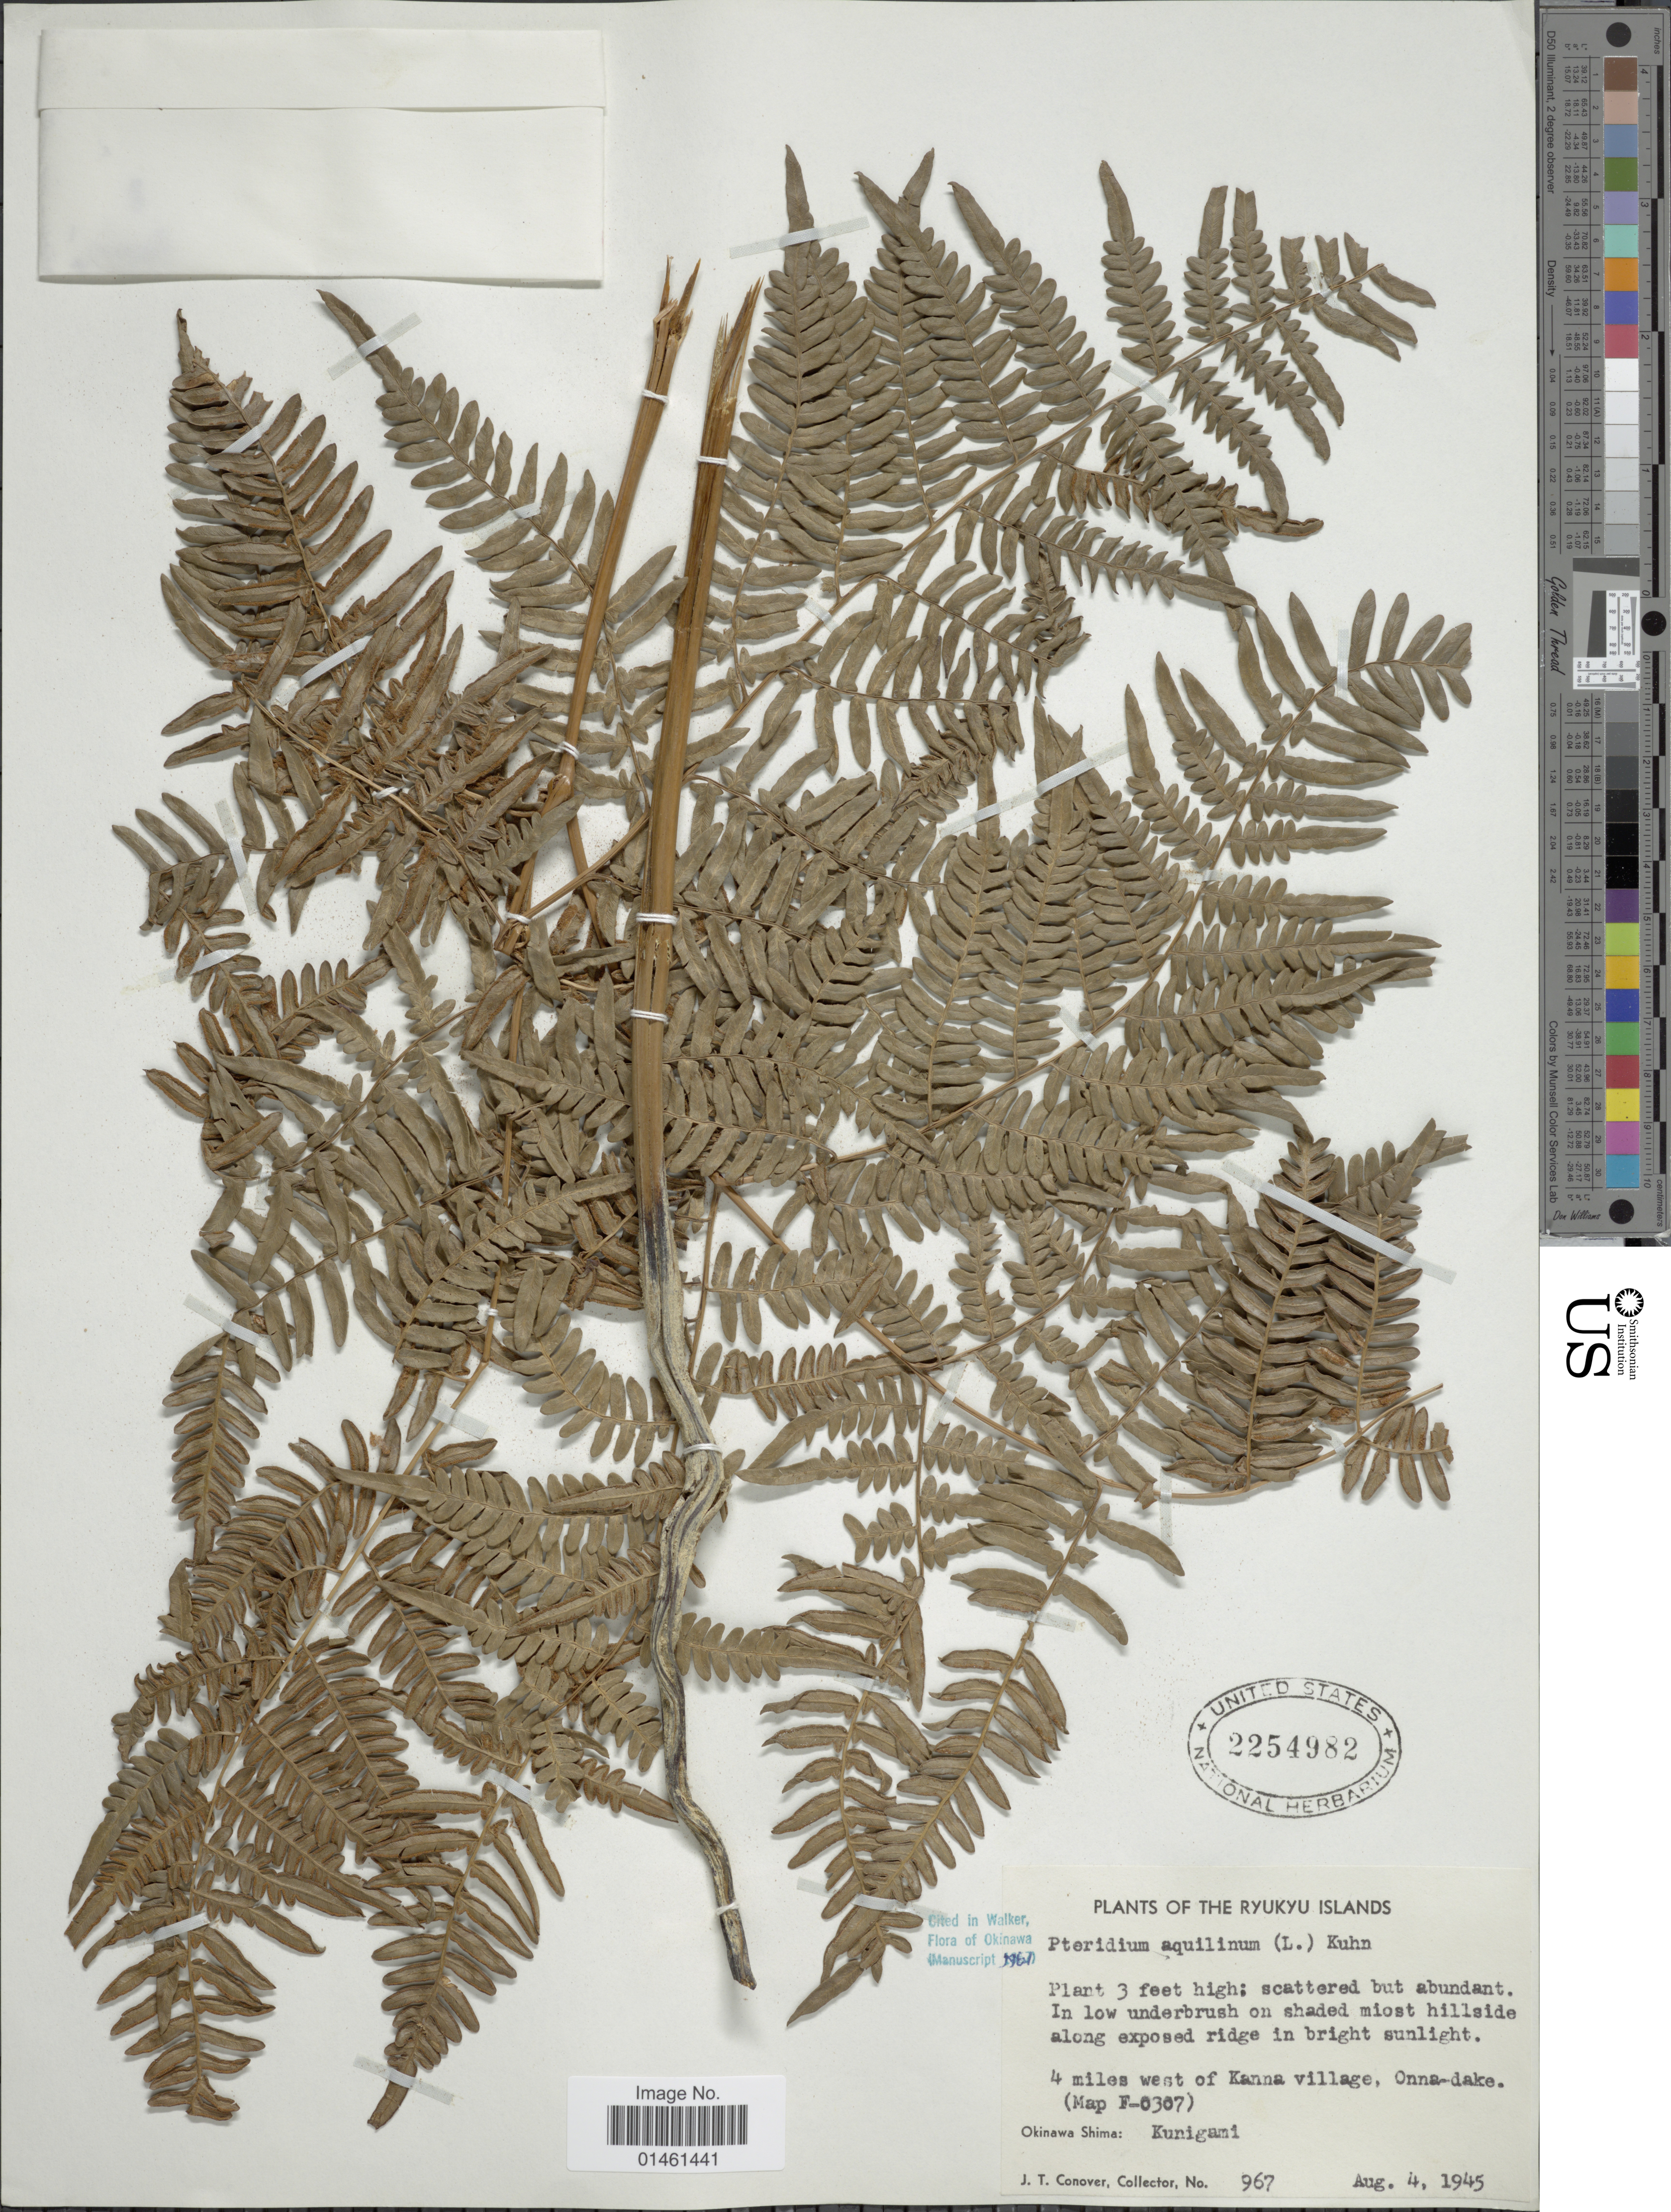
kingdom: Plantae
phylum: Tracheophyta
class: Polypodiopsida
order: Polypodiales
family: Dennstaedtiaceae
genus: Pteridium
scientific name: Pteridium aquilinum var. latiusculum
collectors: J. T. Conover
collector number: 967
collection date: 1945-08-04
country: Japan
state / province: Okinawa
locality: Ryukyu Islands, 4miles west of Kanna village, Onna-dak(Map F-0307), Okinawa: Kunigami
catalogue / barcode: US 2254982